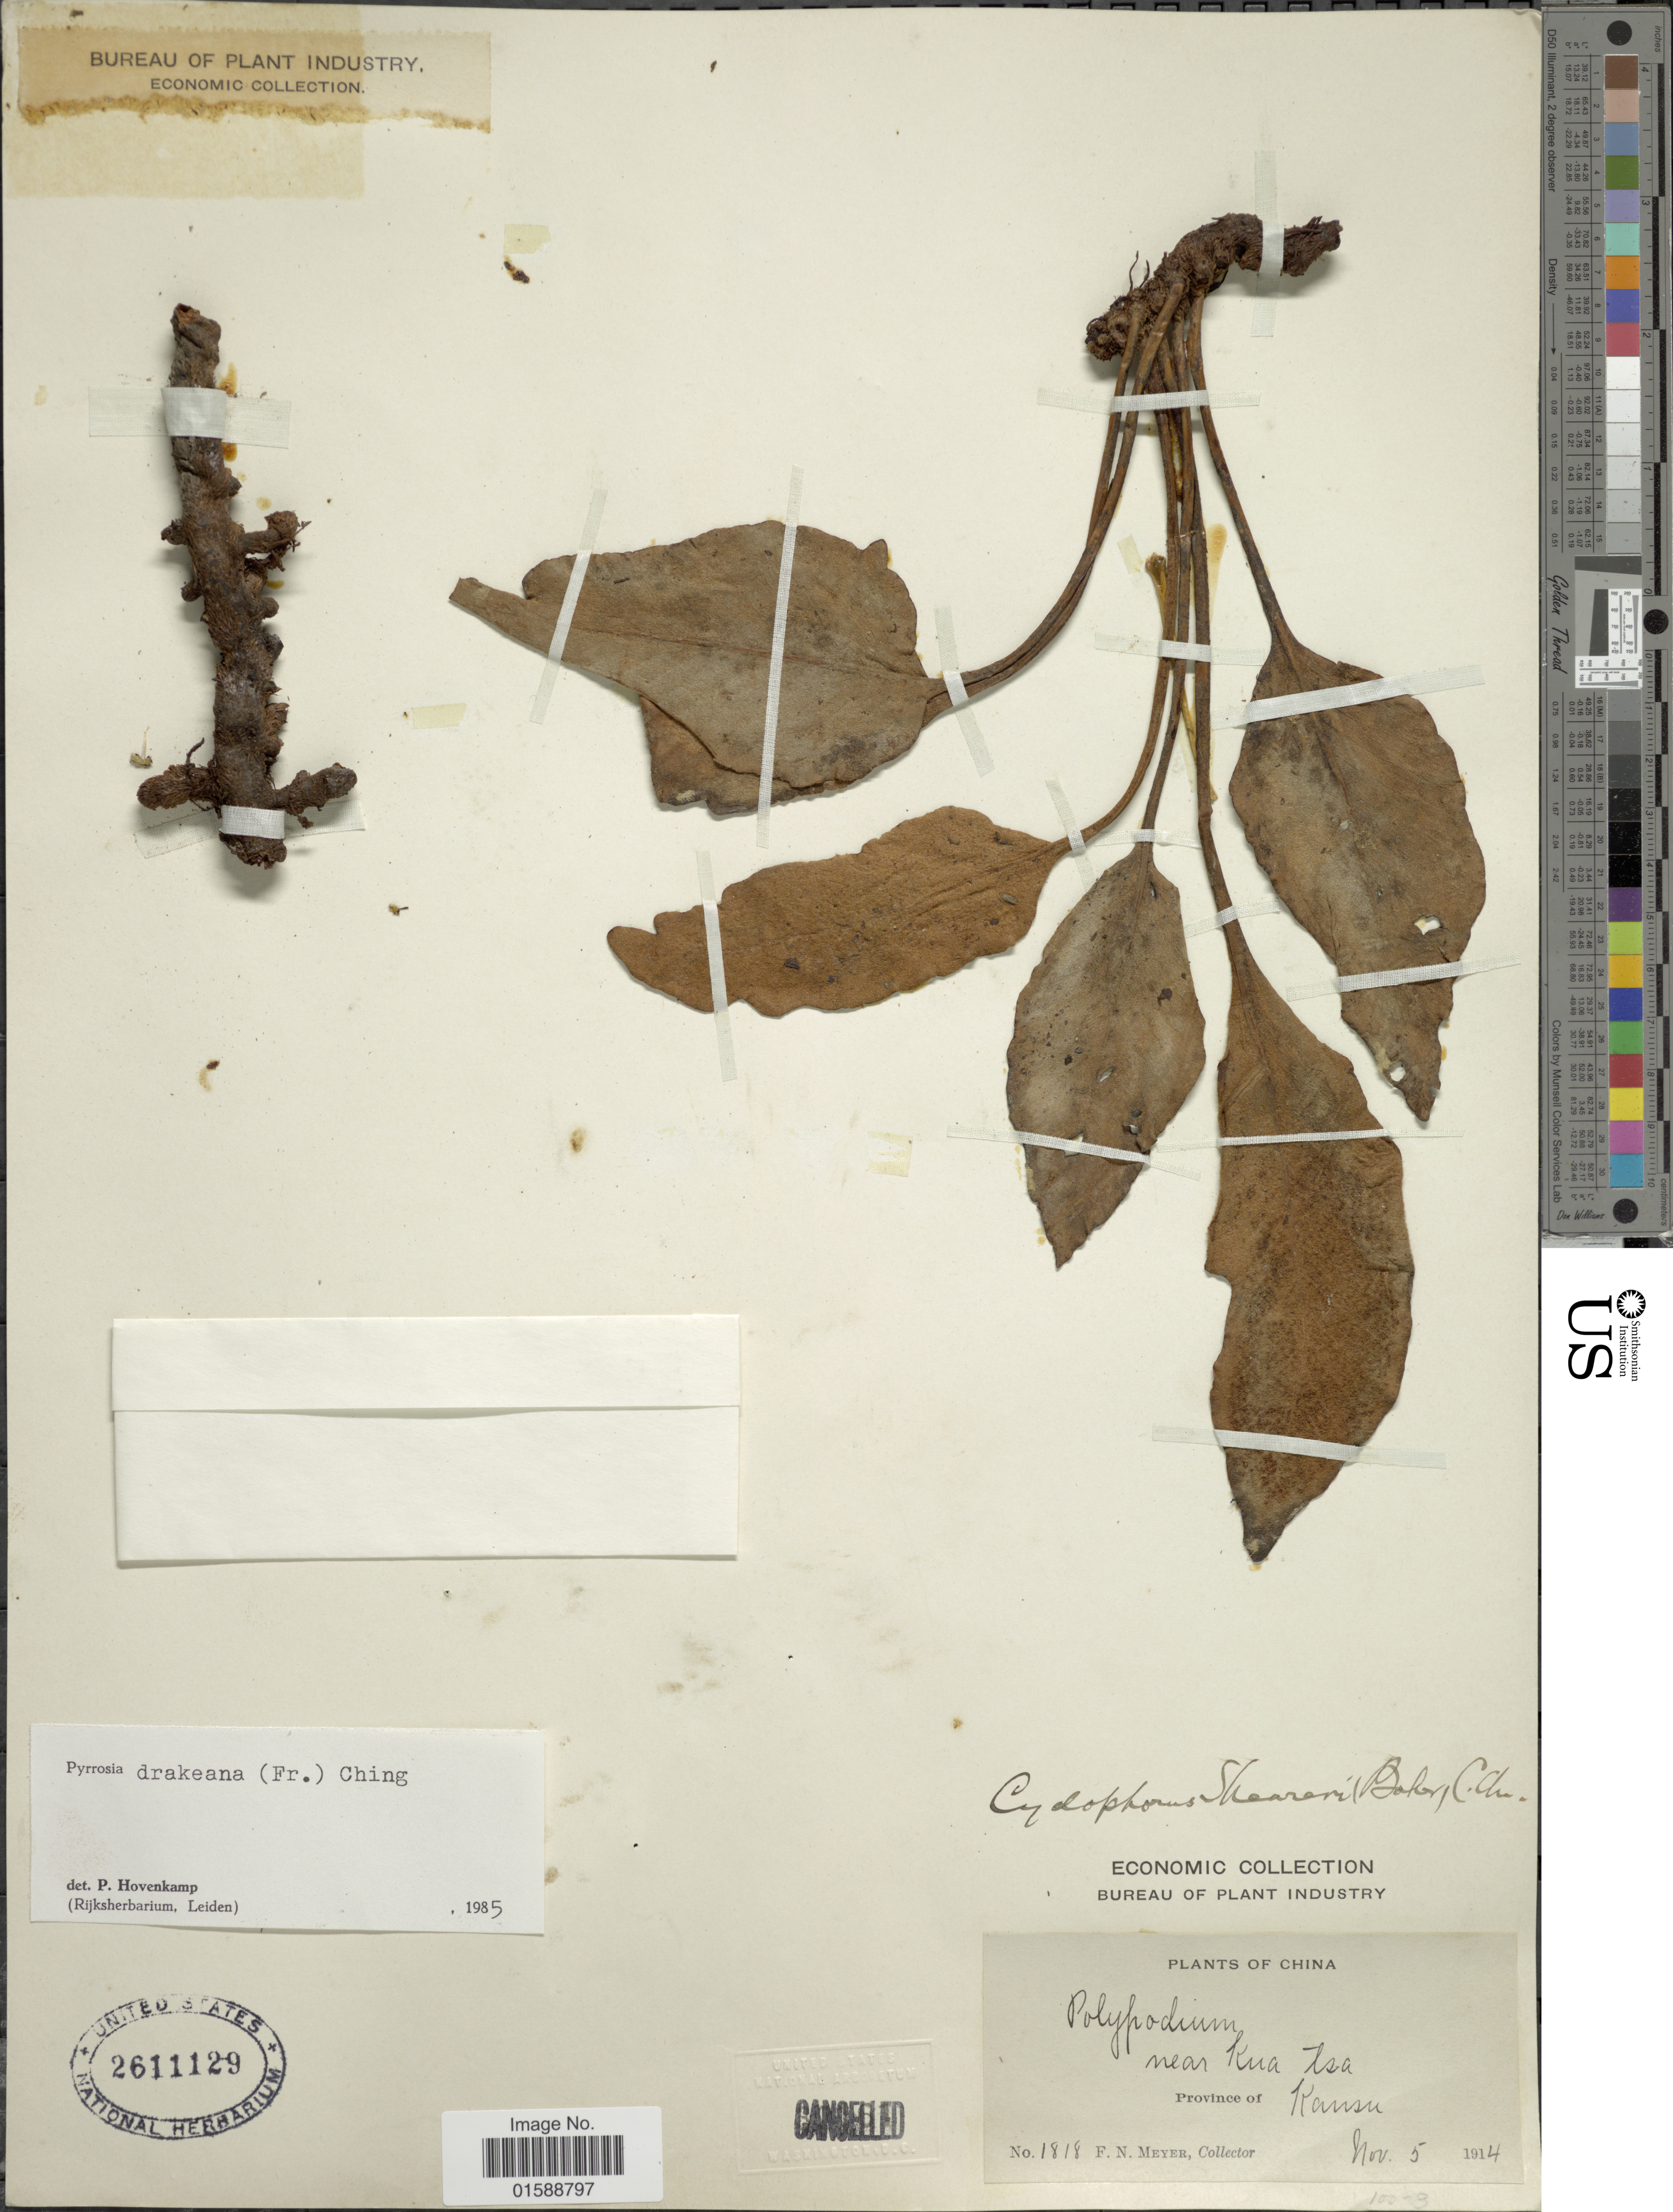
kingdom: Plantae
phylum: Tracheophyta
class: Polypodiopsida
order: Polypodiales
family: Polypodiaceae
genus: Pyrrosia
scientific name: Pyrrosia drakeana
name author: (Franch.) Ching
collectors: F. N. Meyer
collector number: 1818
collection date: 1914-11-05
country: China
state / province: Gansu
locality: Near Kua tsa, Province of Kansu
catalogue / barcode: US 2611129